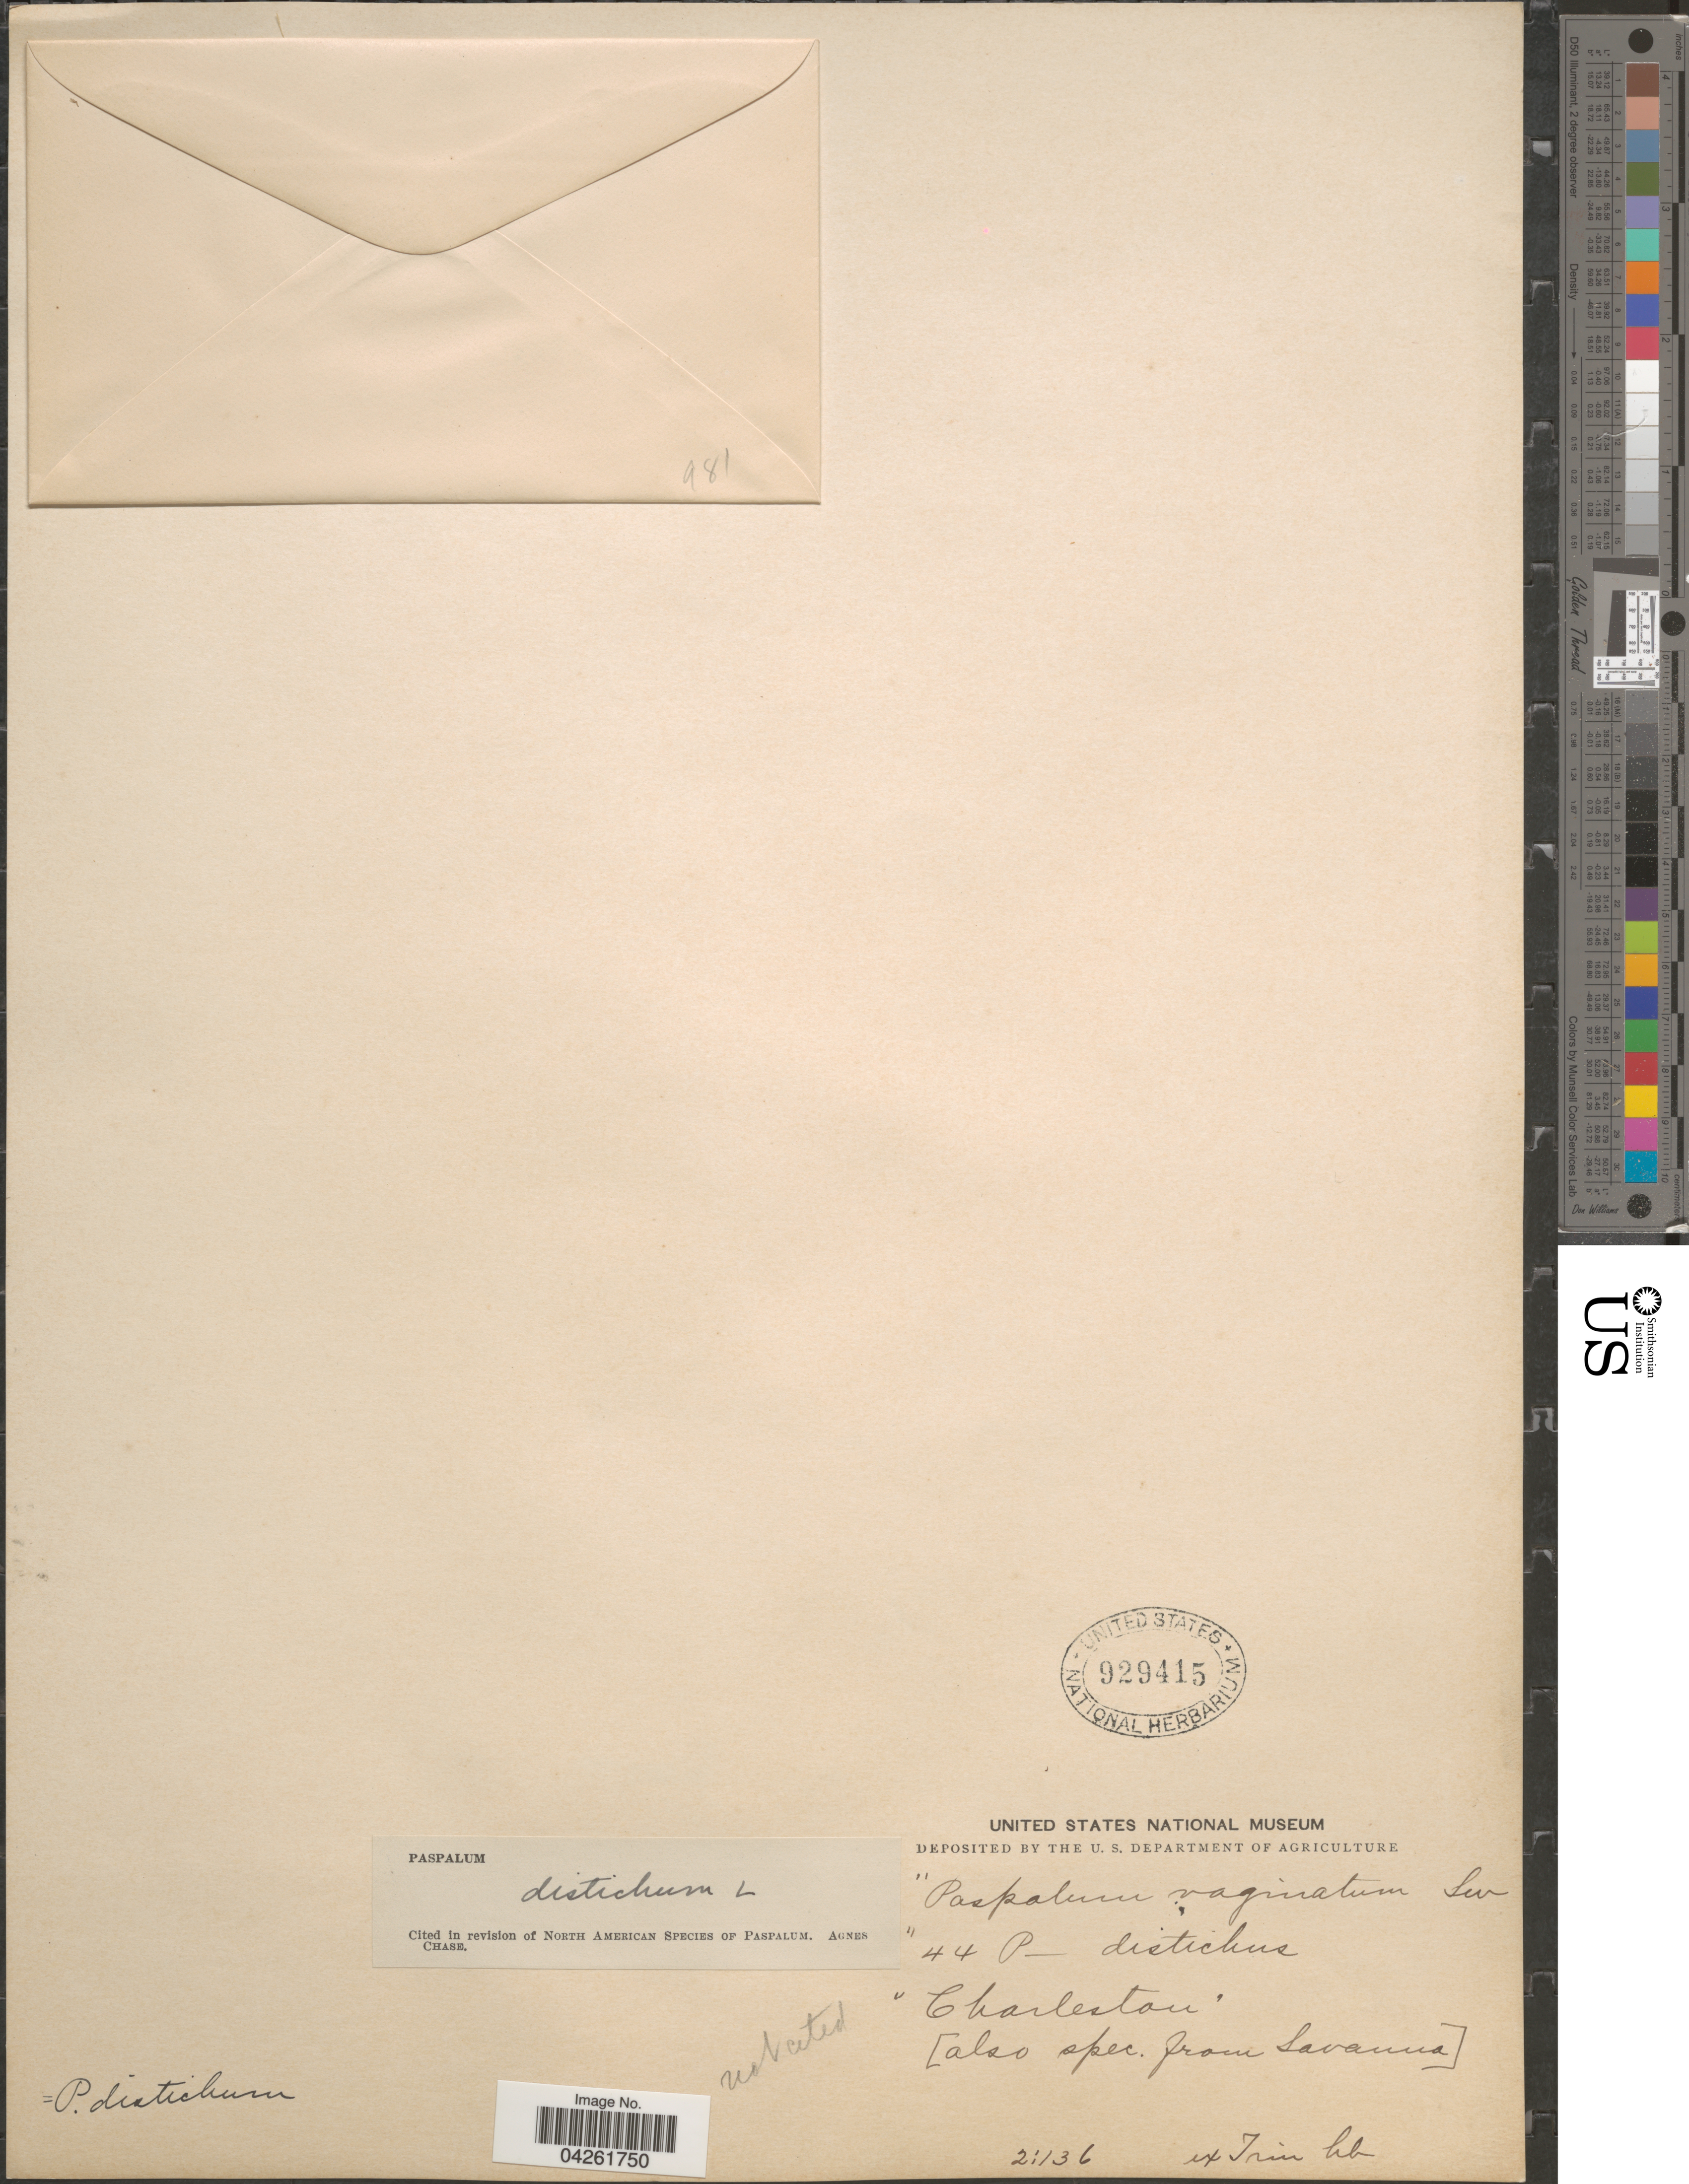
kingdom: Plantae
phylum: Tracheophyta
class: Liliopsida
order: Poales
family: Poaceae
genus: Paspalum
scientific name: Paspalum distichum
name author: L.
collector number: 44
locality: Charleston.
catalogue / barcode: US 929415